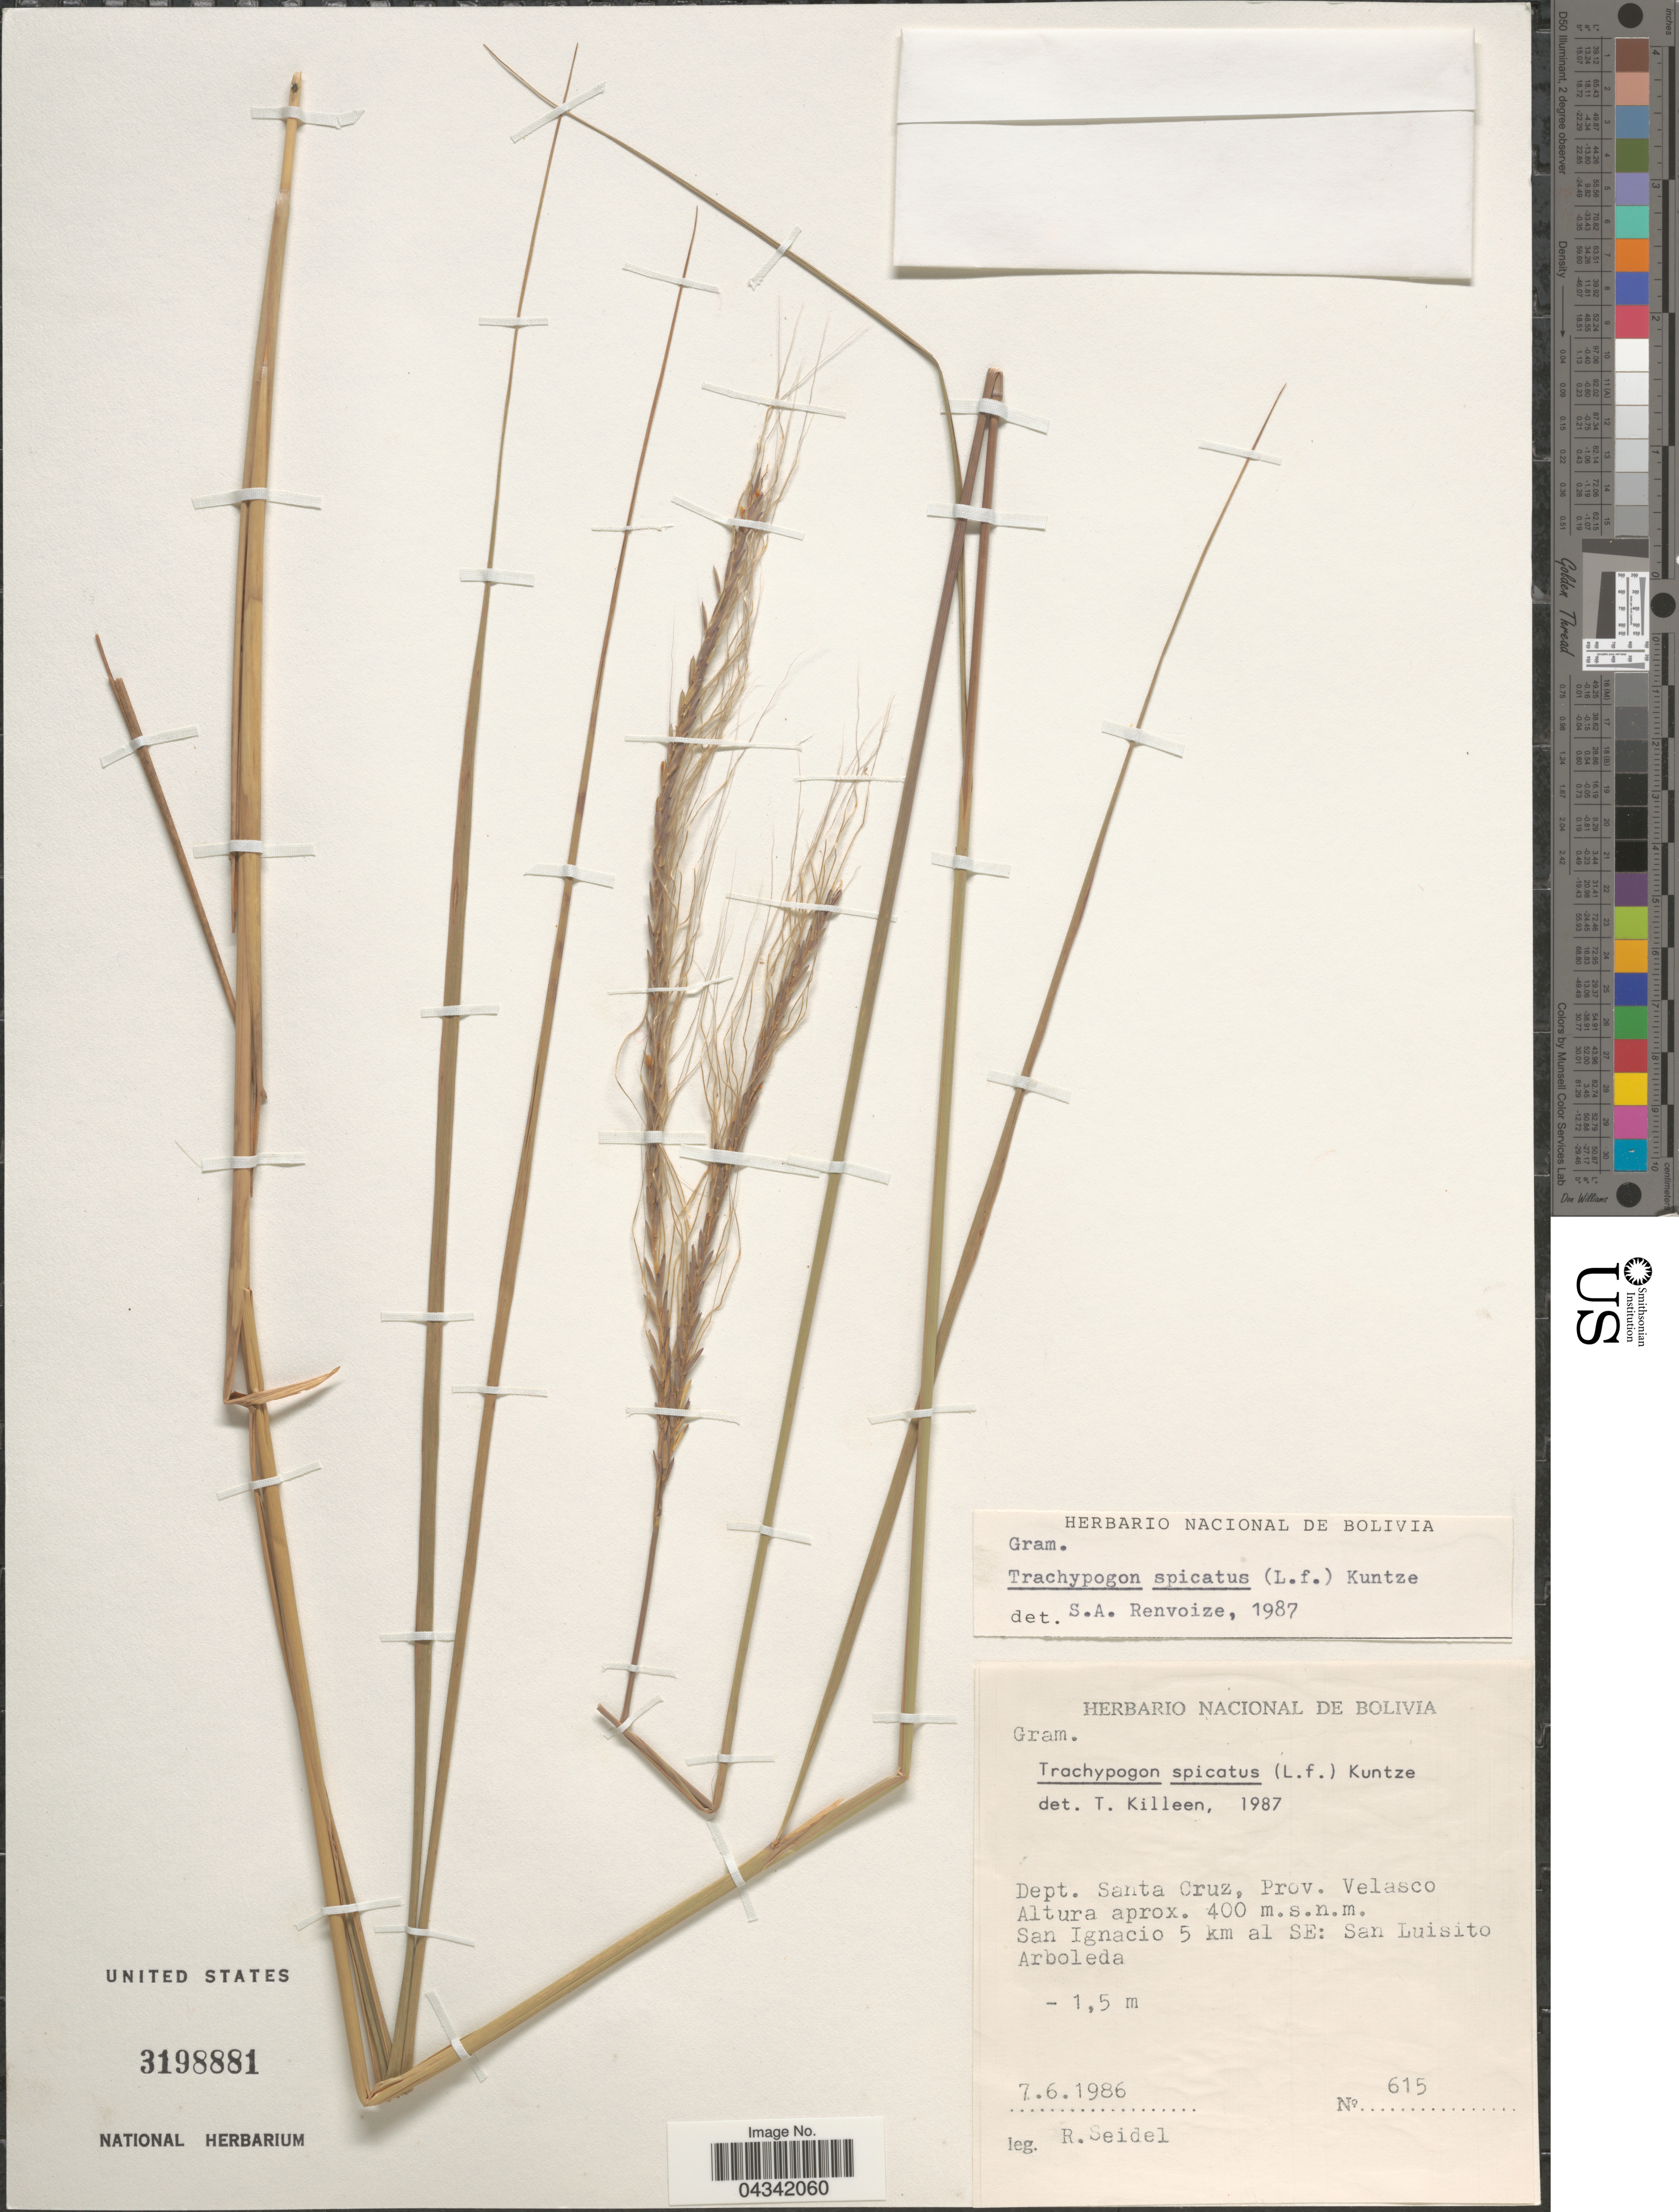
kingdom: Plantae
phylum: Tracheophyta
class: Liliopsida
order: Poales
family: Poaceae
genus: Trachypogon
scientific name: Trachypogon spicatus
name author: (L. f.) Kuntze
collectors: R. Seidel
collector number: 615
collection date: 1986-06-07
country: Bolivia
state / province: Santa Cruz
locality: Dept. Santa Cruz, Prov. Velasco. San Ignacio 5 km al SE: San Luisito Arboleda.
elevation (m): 400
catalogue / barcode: US 3198881